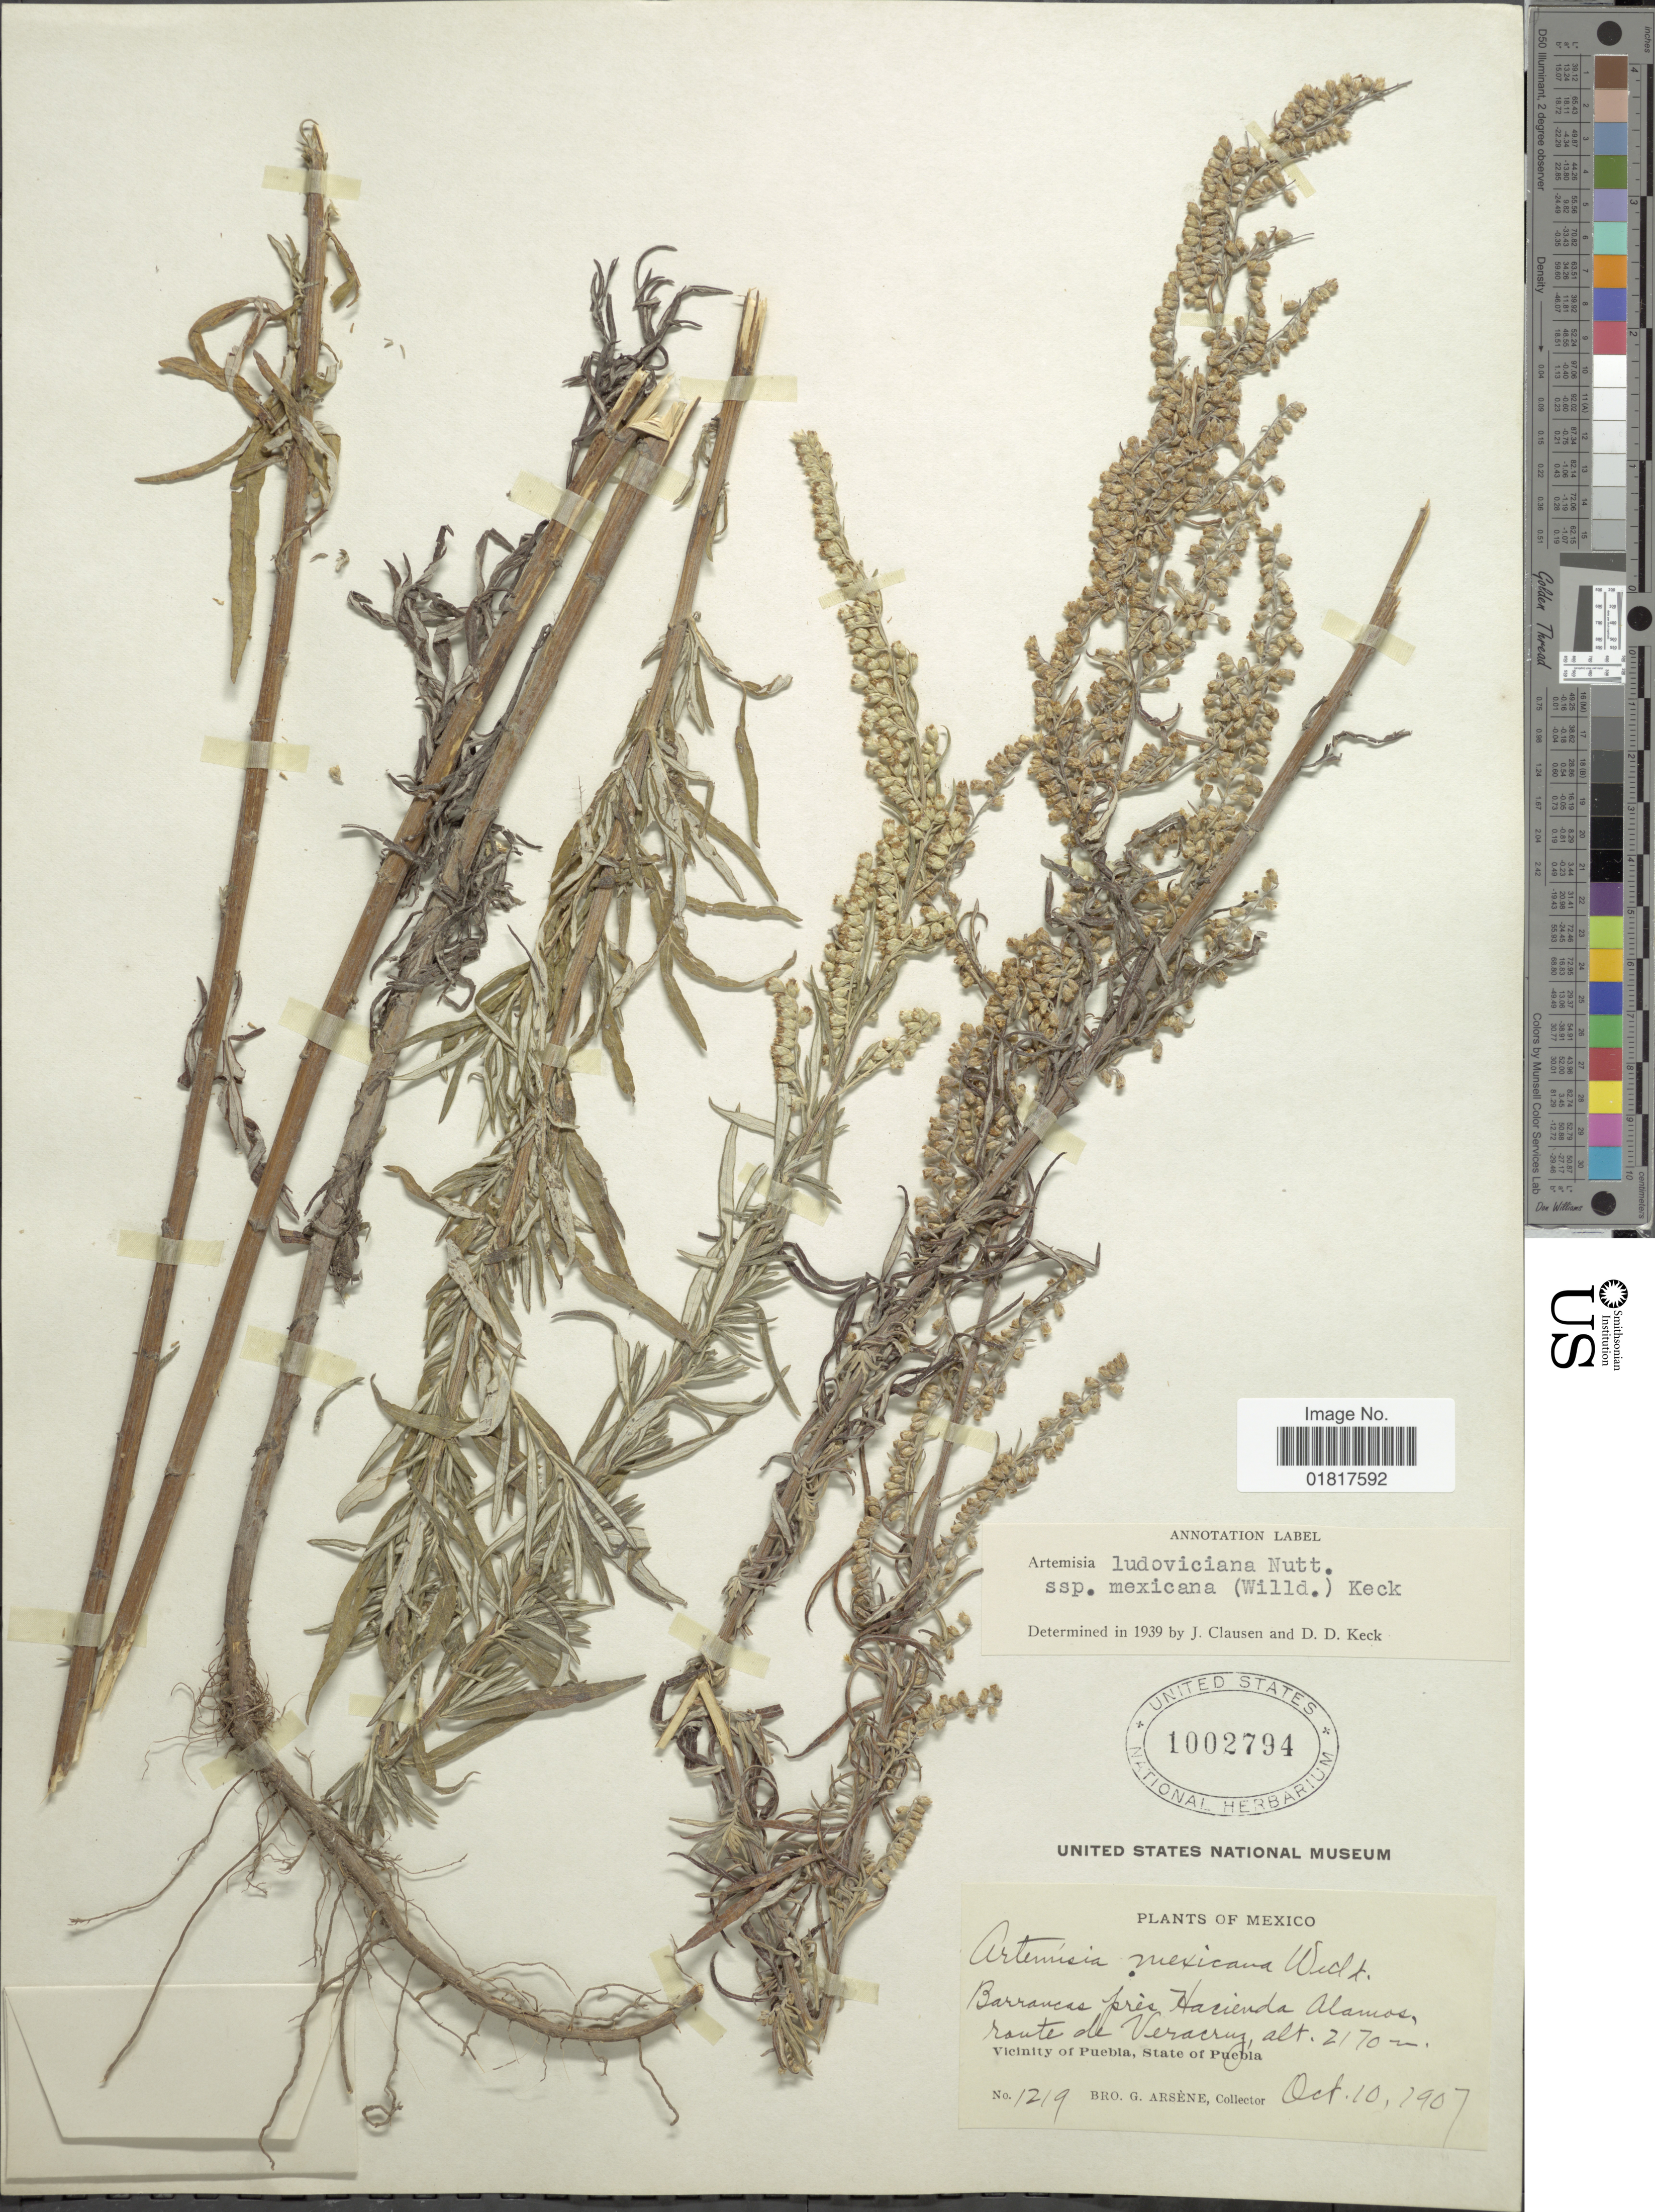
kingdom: Plantae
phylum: Tracheophyta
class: Magnoliopsida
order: Asterales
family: Asteraceae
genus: Artemisia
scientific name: Artemisia ludoviciana subsp. mexicana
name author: (Willd. ex Spreng.) D.D. Keck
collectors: Bro. G. Arsène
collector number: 1219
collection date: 1907-10-10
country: Mexico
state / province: Puebla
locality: Barrancas prés Hacienda Alamos, route de Veracruz, Vicinity of Puebla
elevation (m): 2170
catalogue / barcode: US 1002794